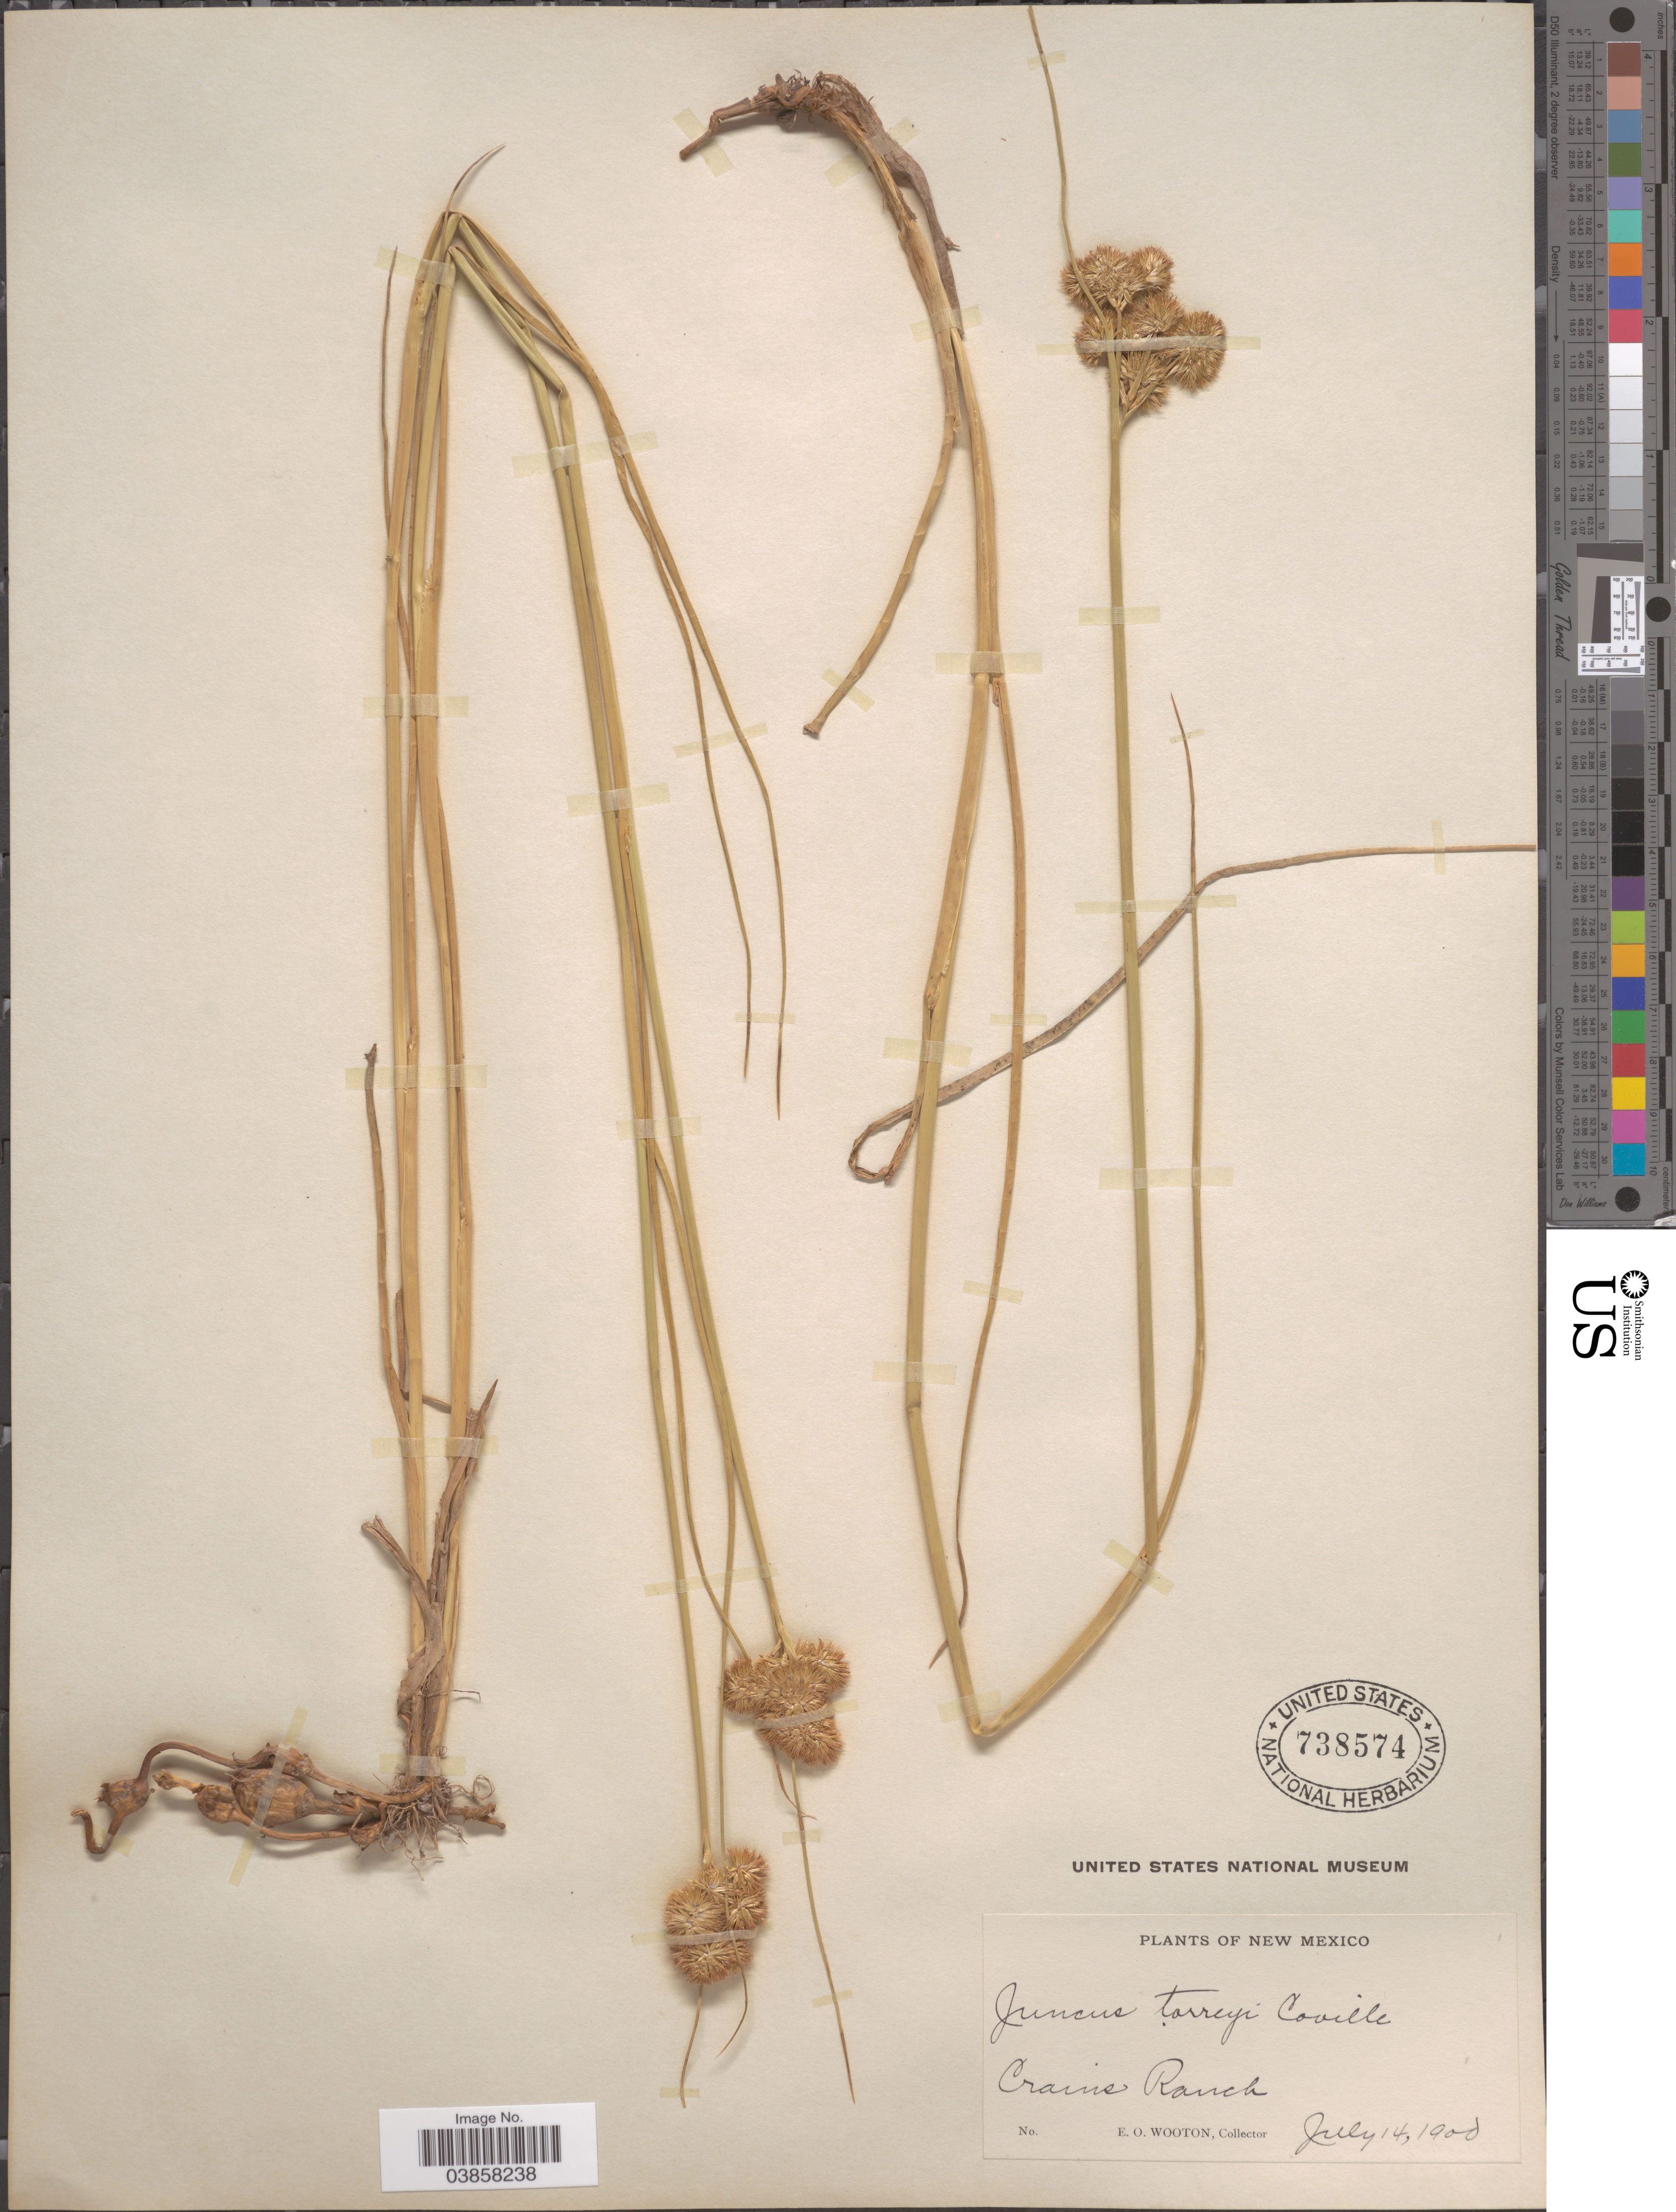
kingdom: Plantae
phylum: Tracheophyta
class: Liliopsida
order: Poales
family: Juncaceae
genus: Juncus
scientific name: Juncus torreyi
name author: Coville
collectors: E. O. Wooton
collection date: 1900-07-14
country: United States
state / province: New Mexico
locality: Crains Ranch.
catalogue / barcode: US 738574